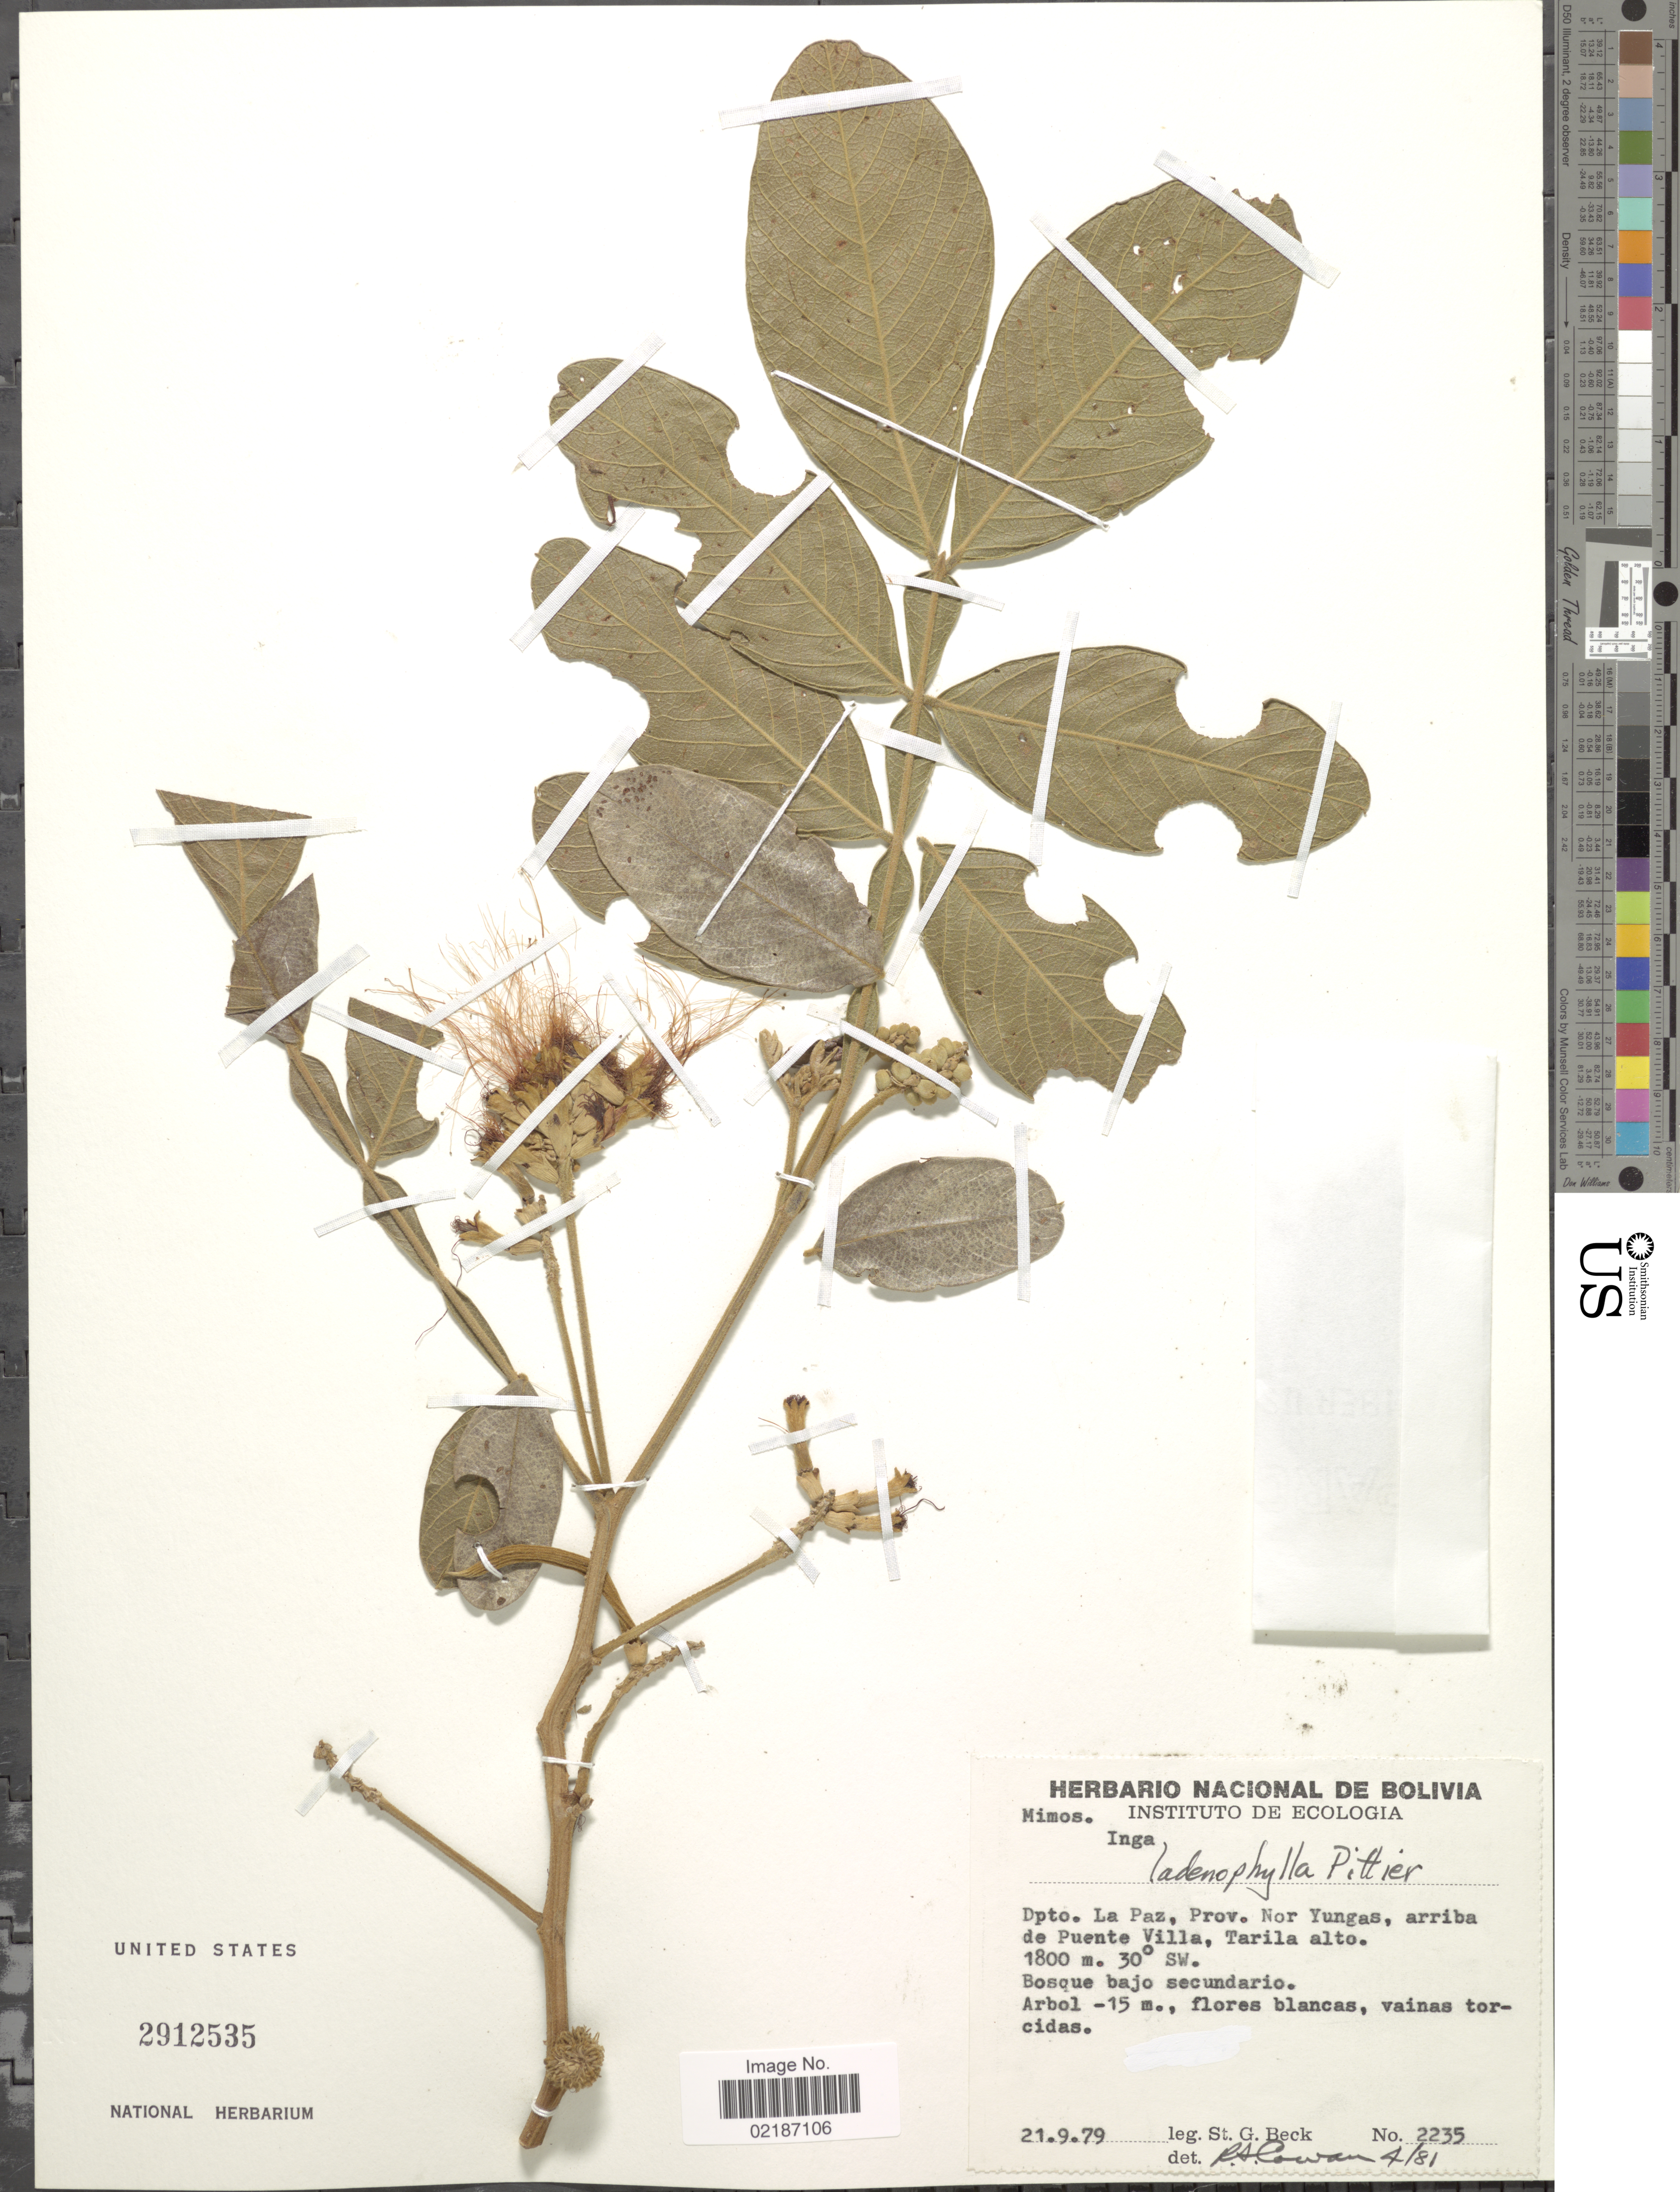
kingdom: Plantae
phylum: Tracheophyta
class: Magnoliopsida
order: Fabales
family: Fabaceae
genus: Inga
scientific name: Inga adenophylla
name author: Pittier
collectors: S. G. Beck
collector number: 2235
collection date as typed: Transcribed d/m/y: 21/9/79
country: Bolivia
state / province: La Paz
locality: Prov. Nor Yungas, arriba de Puente Villa, Tarila, Bosque bajo secundario, 30°SW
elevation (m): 1800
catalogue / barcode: US 2912535